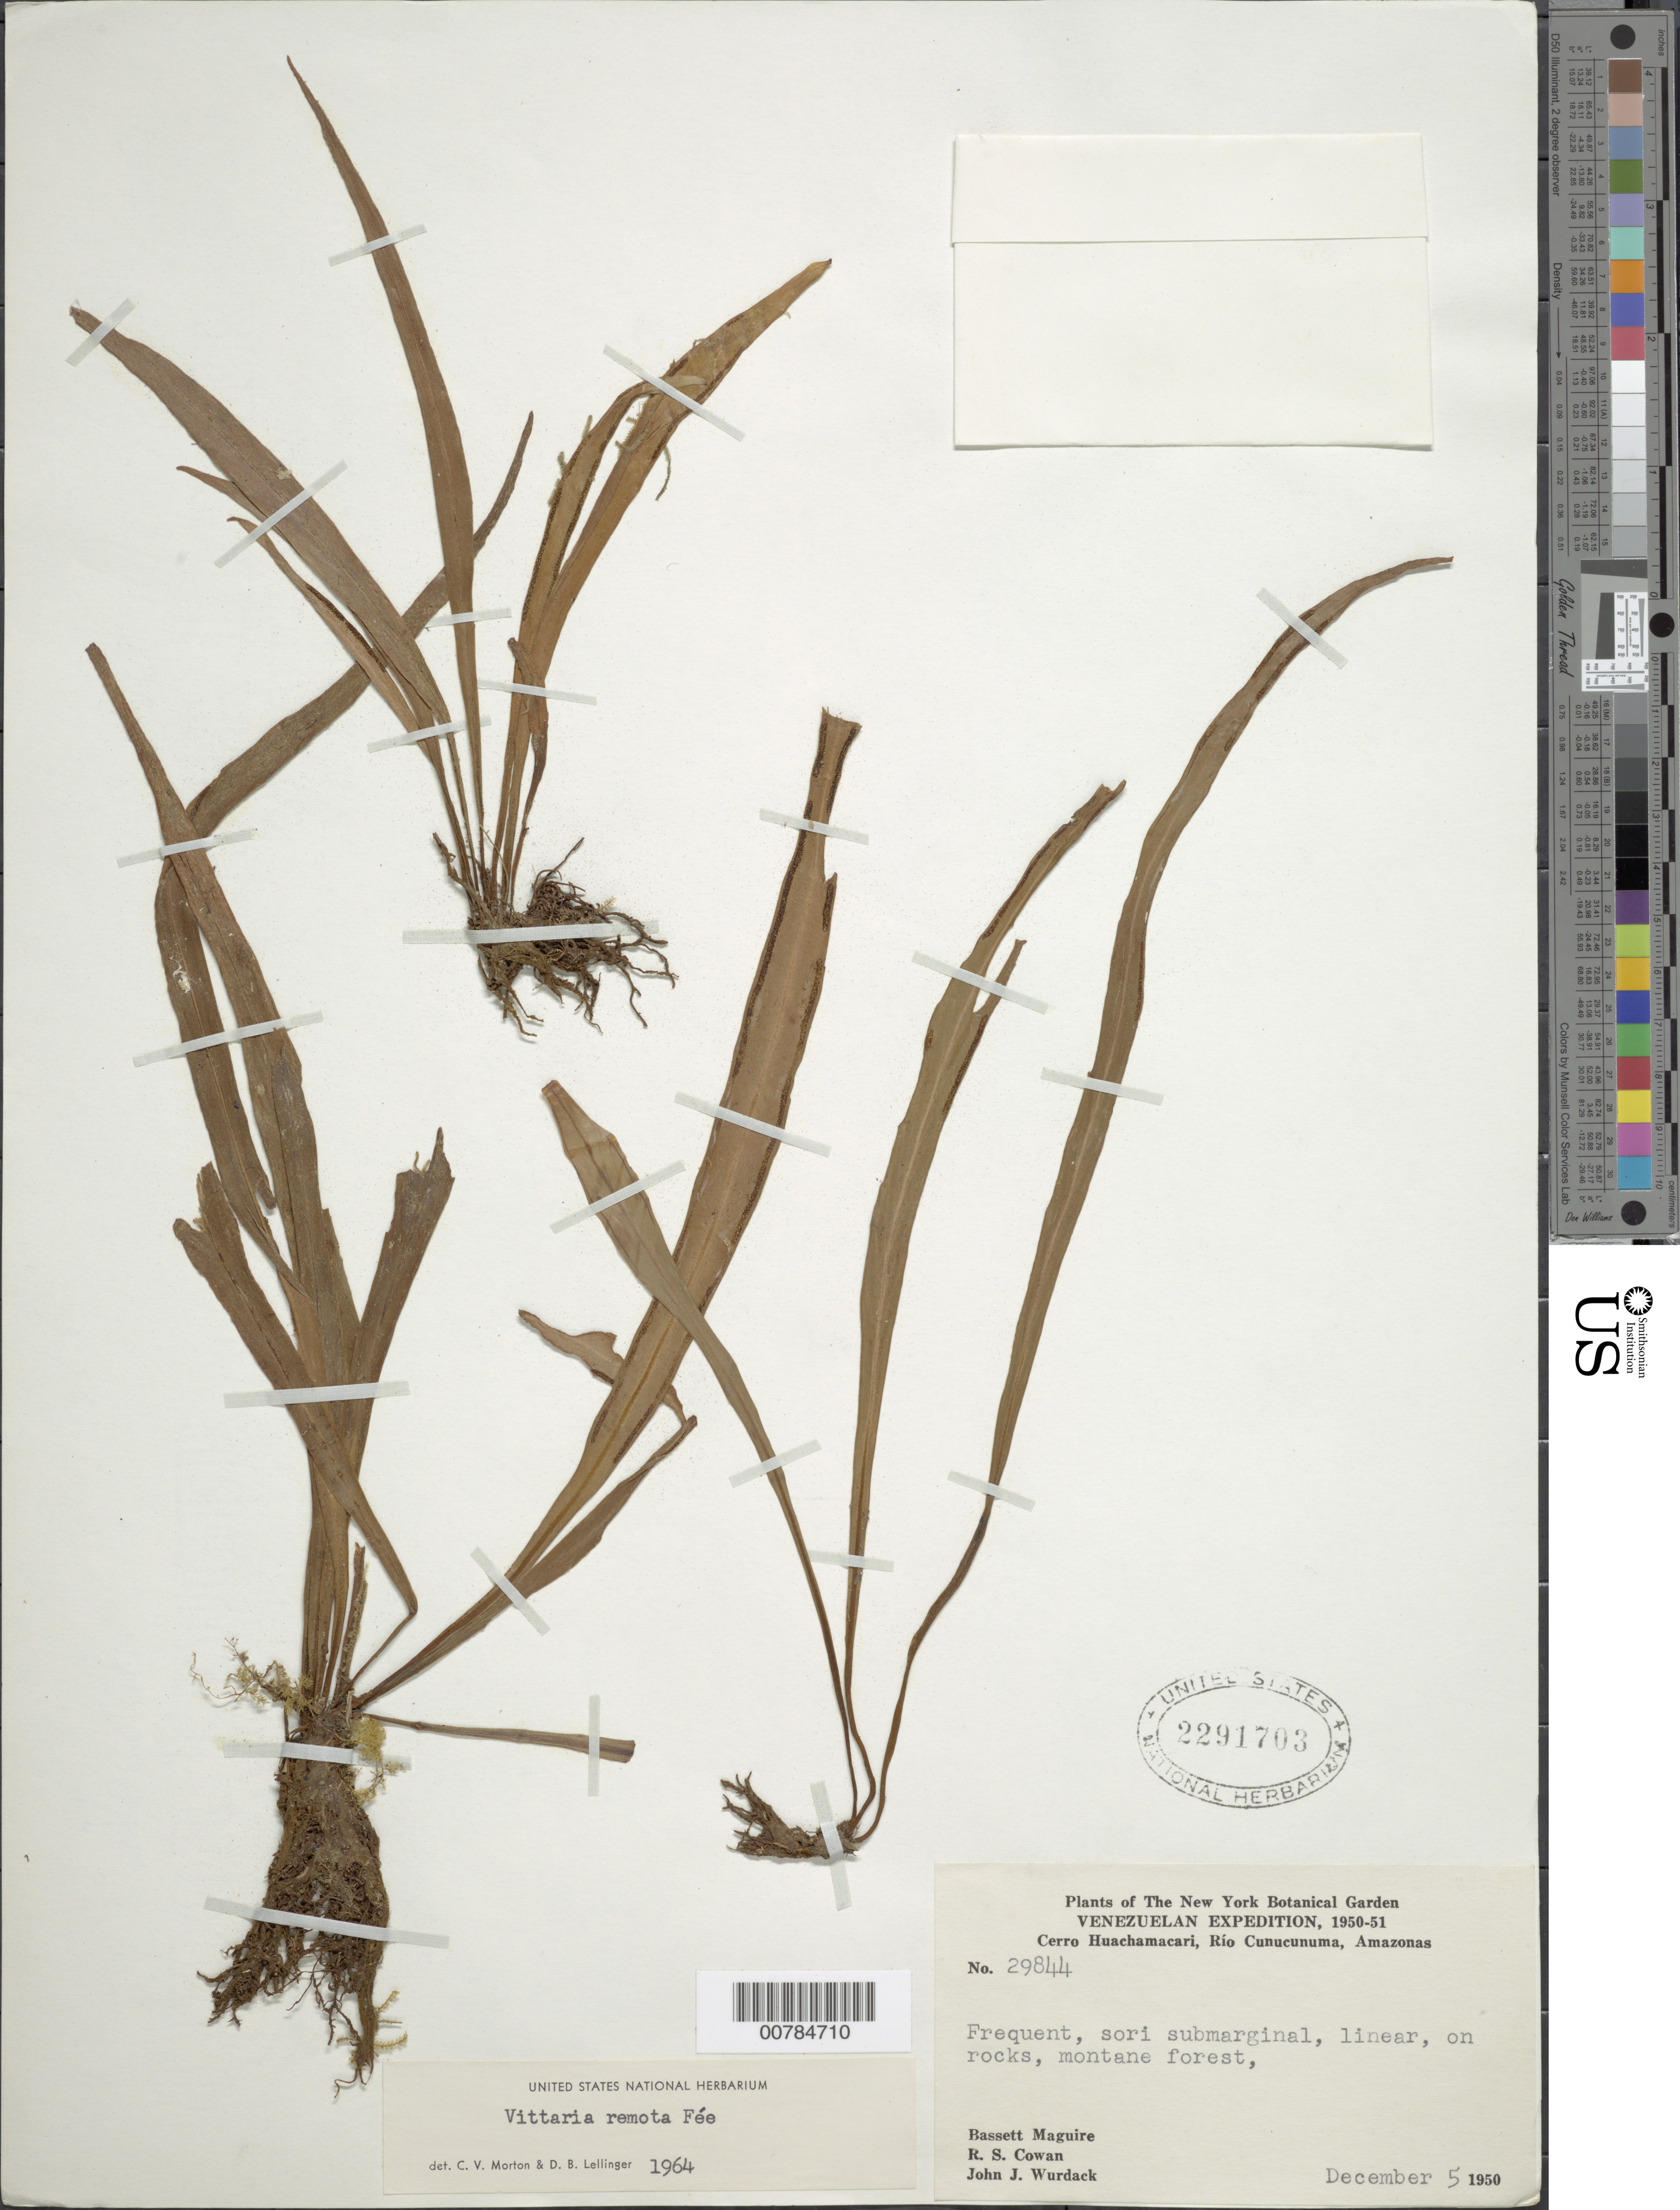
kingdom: Plantae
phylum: Tracheophyta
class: Polypodiopsida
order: Polypodiales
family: Pteridaceae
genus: Radiovittaria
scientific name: Radiovittaria remota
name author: (Fée) E.H. Crane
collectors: B. Maguire, R. S. Cowan & J. J. Wurdack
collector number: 29844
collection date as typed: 5-Dec-50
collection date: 1950-12-05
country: Venezuela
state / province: Amazonas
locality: Cerro Huachamacari, Río Cunucunuma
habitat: Montane forest, on rocks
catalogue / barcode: US 2291703